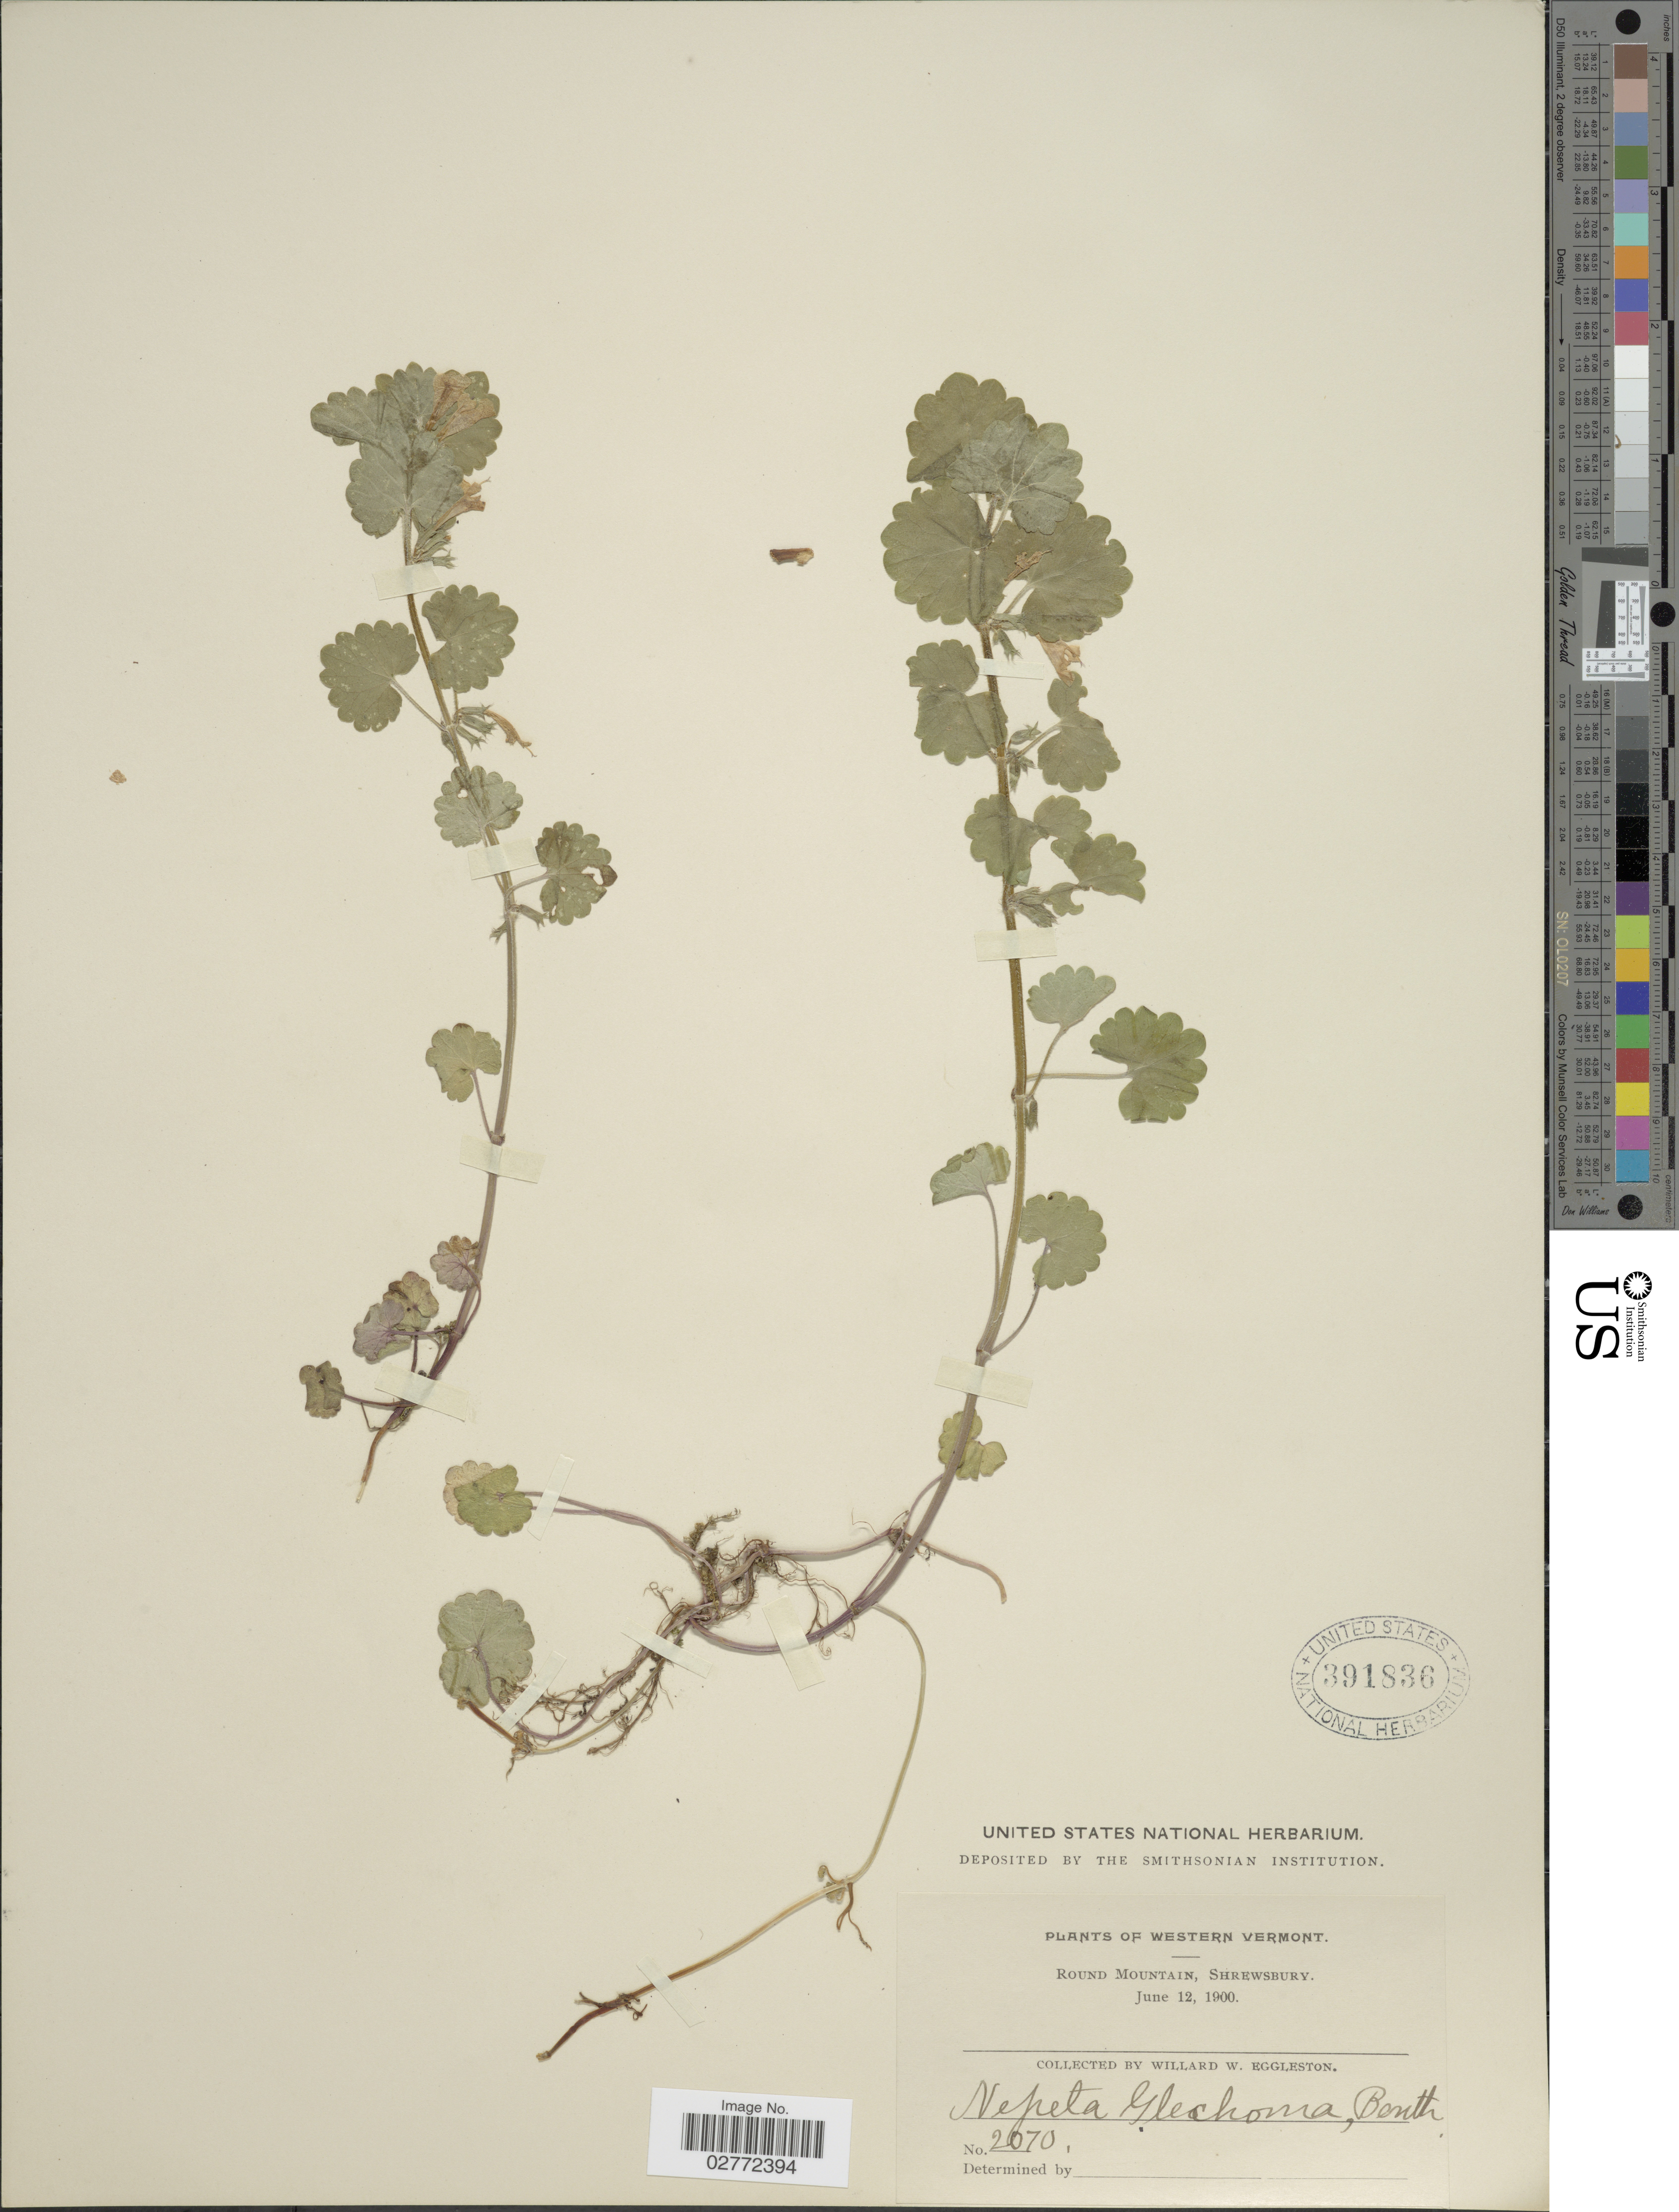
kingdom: Plantae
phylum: Tracheophyta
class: Magnoliopsida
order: Lamiales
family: Lamiaceae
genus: Glechoma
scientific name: Glechoma hederacea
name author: L.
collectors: W. W. Eggleston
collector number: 2070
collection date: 1900-06-12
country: United States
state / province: Vermont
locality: Western Vermont. Round Mountain, Shrewsbury.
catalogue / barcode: US 391836